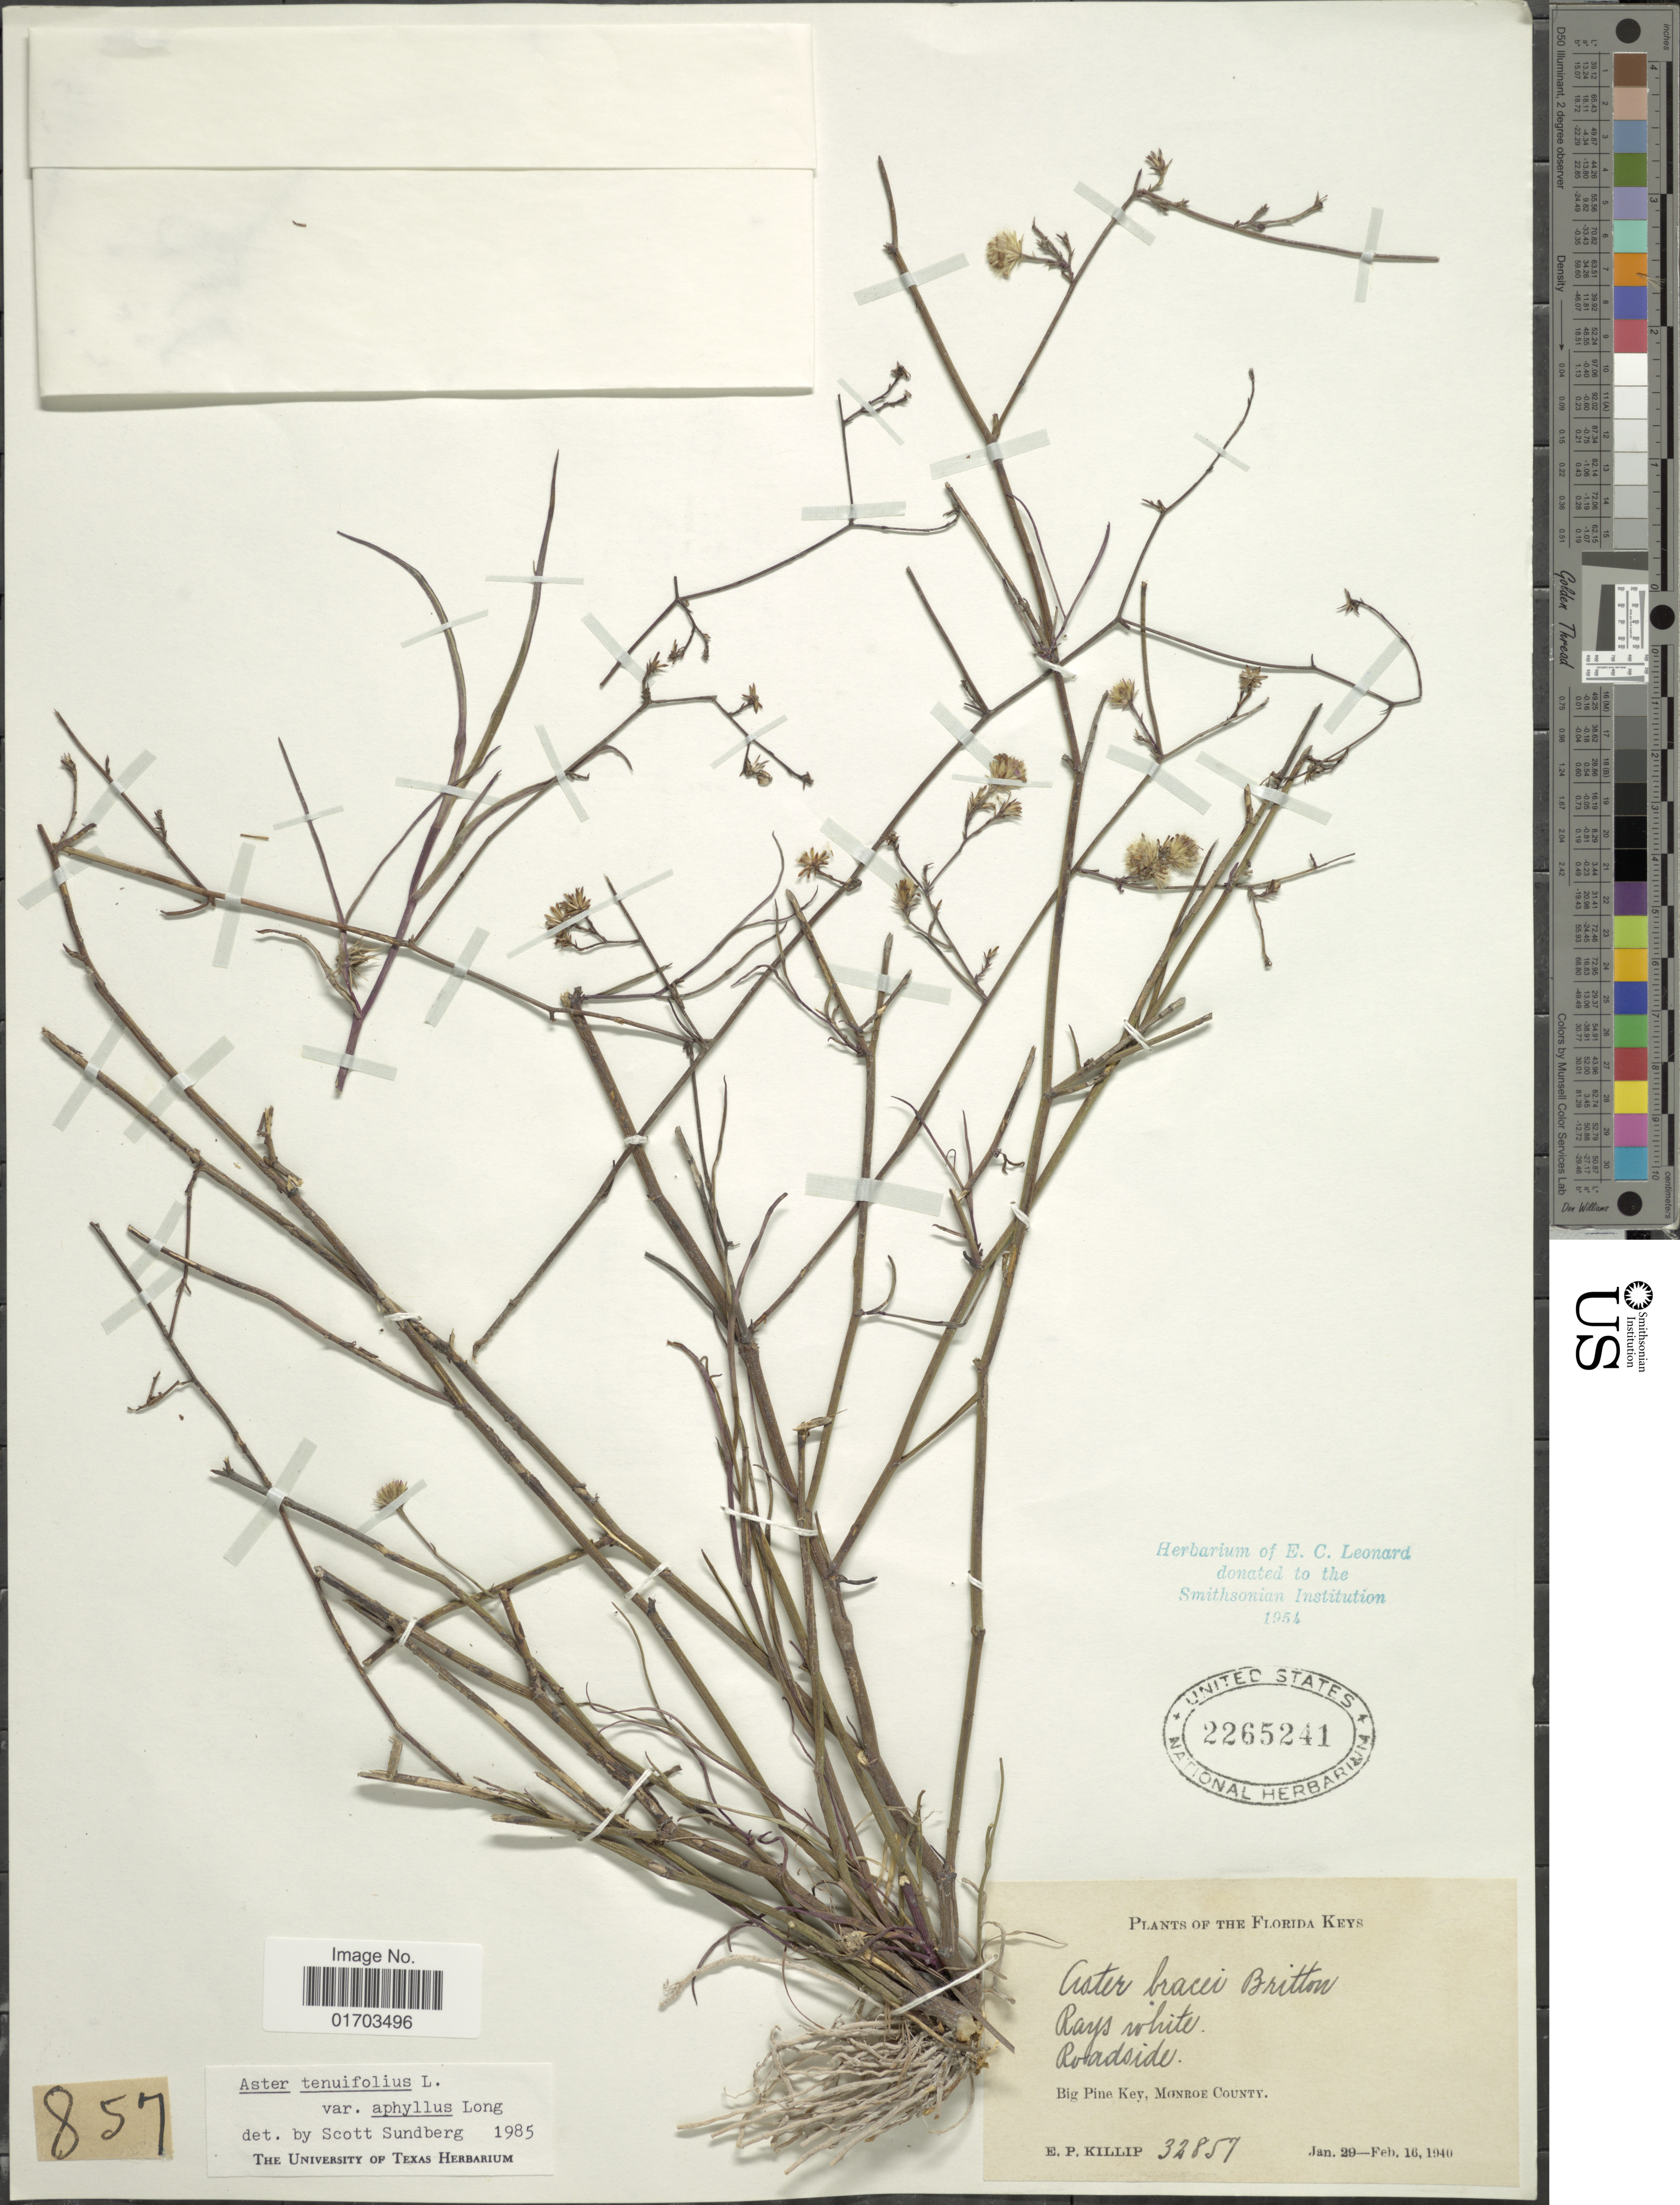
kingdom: Plantae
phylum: Tracheophyta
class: Magnoliopsida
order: Asterales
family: Asteraceae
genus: Symphyotrichum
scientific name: Symphyotrichum tenuifolium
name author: (L.) G.L. Nesom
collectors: E. P. Killip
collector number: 32857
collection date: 1940-01-29/1940-02-16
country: United States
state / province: Florida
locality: Florida Keys, roadside, Big Pine Key, Monroe County.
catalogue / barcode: US 2265241